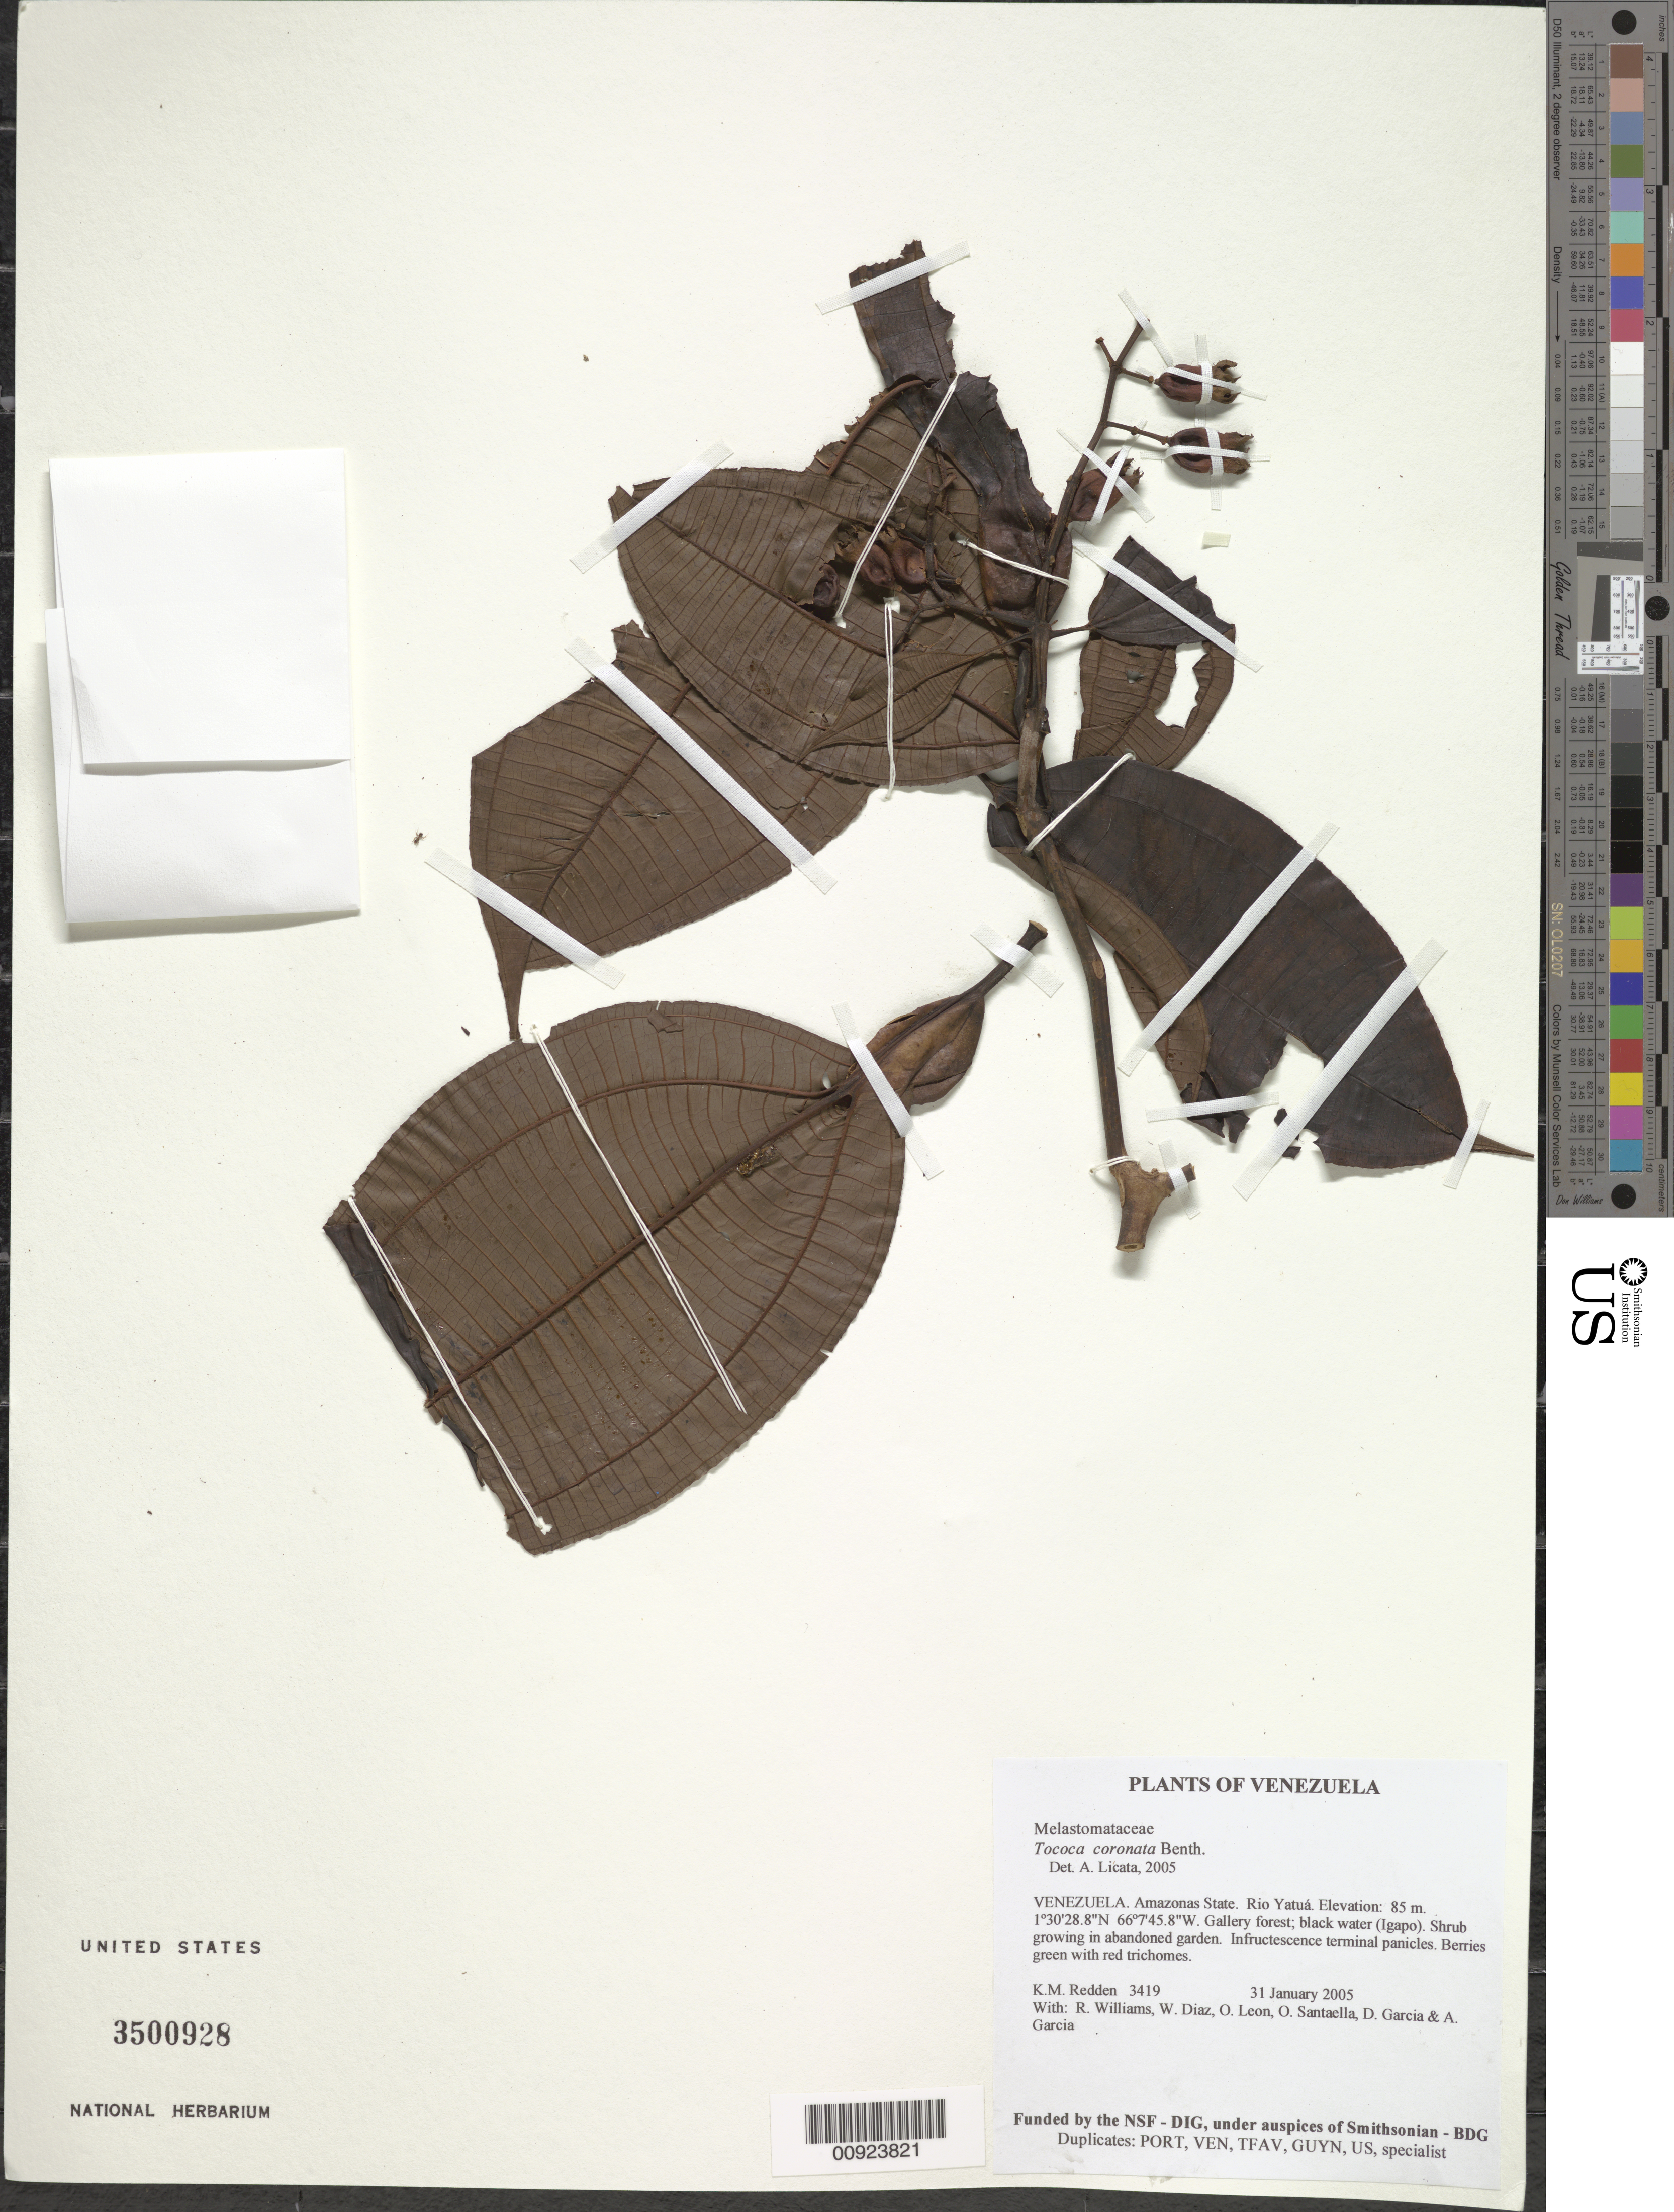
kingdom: Plantae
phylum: Tracheophyta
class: Magnoliopsida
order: Myrtales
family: Melastomataceae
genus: Tococa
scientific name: Tococa coronata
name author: Benth.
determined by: Licata, A., (PORT), Univ. Nac. Exp. de los Llanos Ezequiel Zamora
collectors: K. M. Redden, R. Williams, W. Díaz P., O. León, O. Santaella, D. Garcia & A. Garcia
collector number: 3419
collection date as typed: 31 January 2005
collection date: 2005-01-31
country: Venezuela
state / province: Amazonas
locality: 10 - Rio Yatuá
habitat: Gallery forest; black water (Igapo)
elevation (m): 85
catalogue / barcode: US 3500928